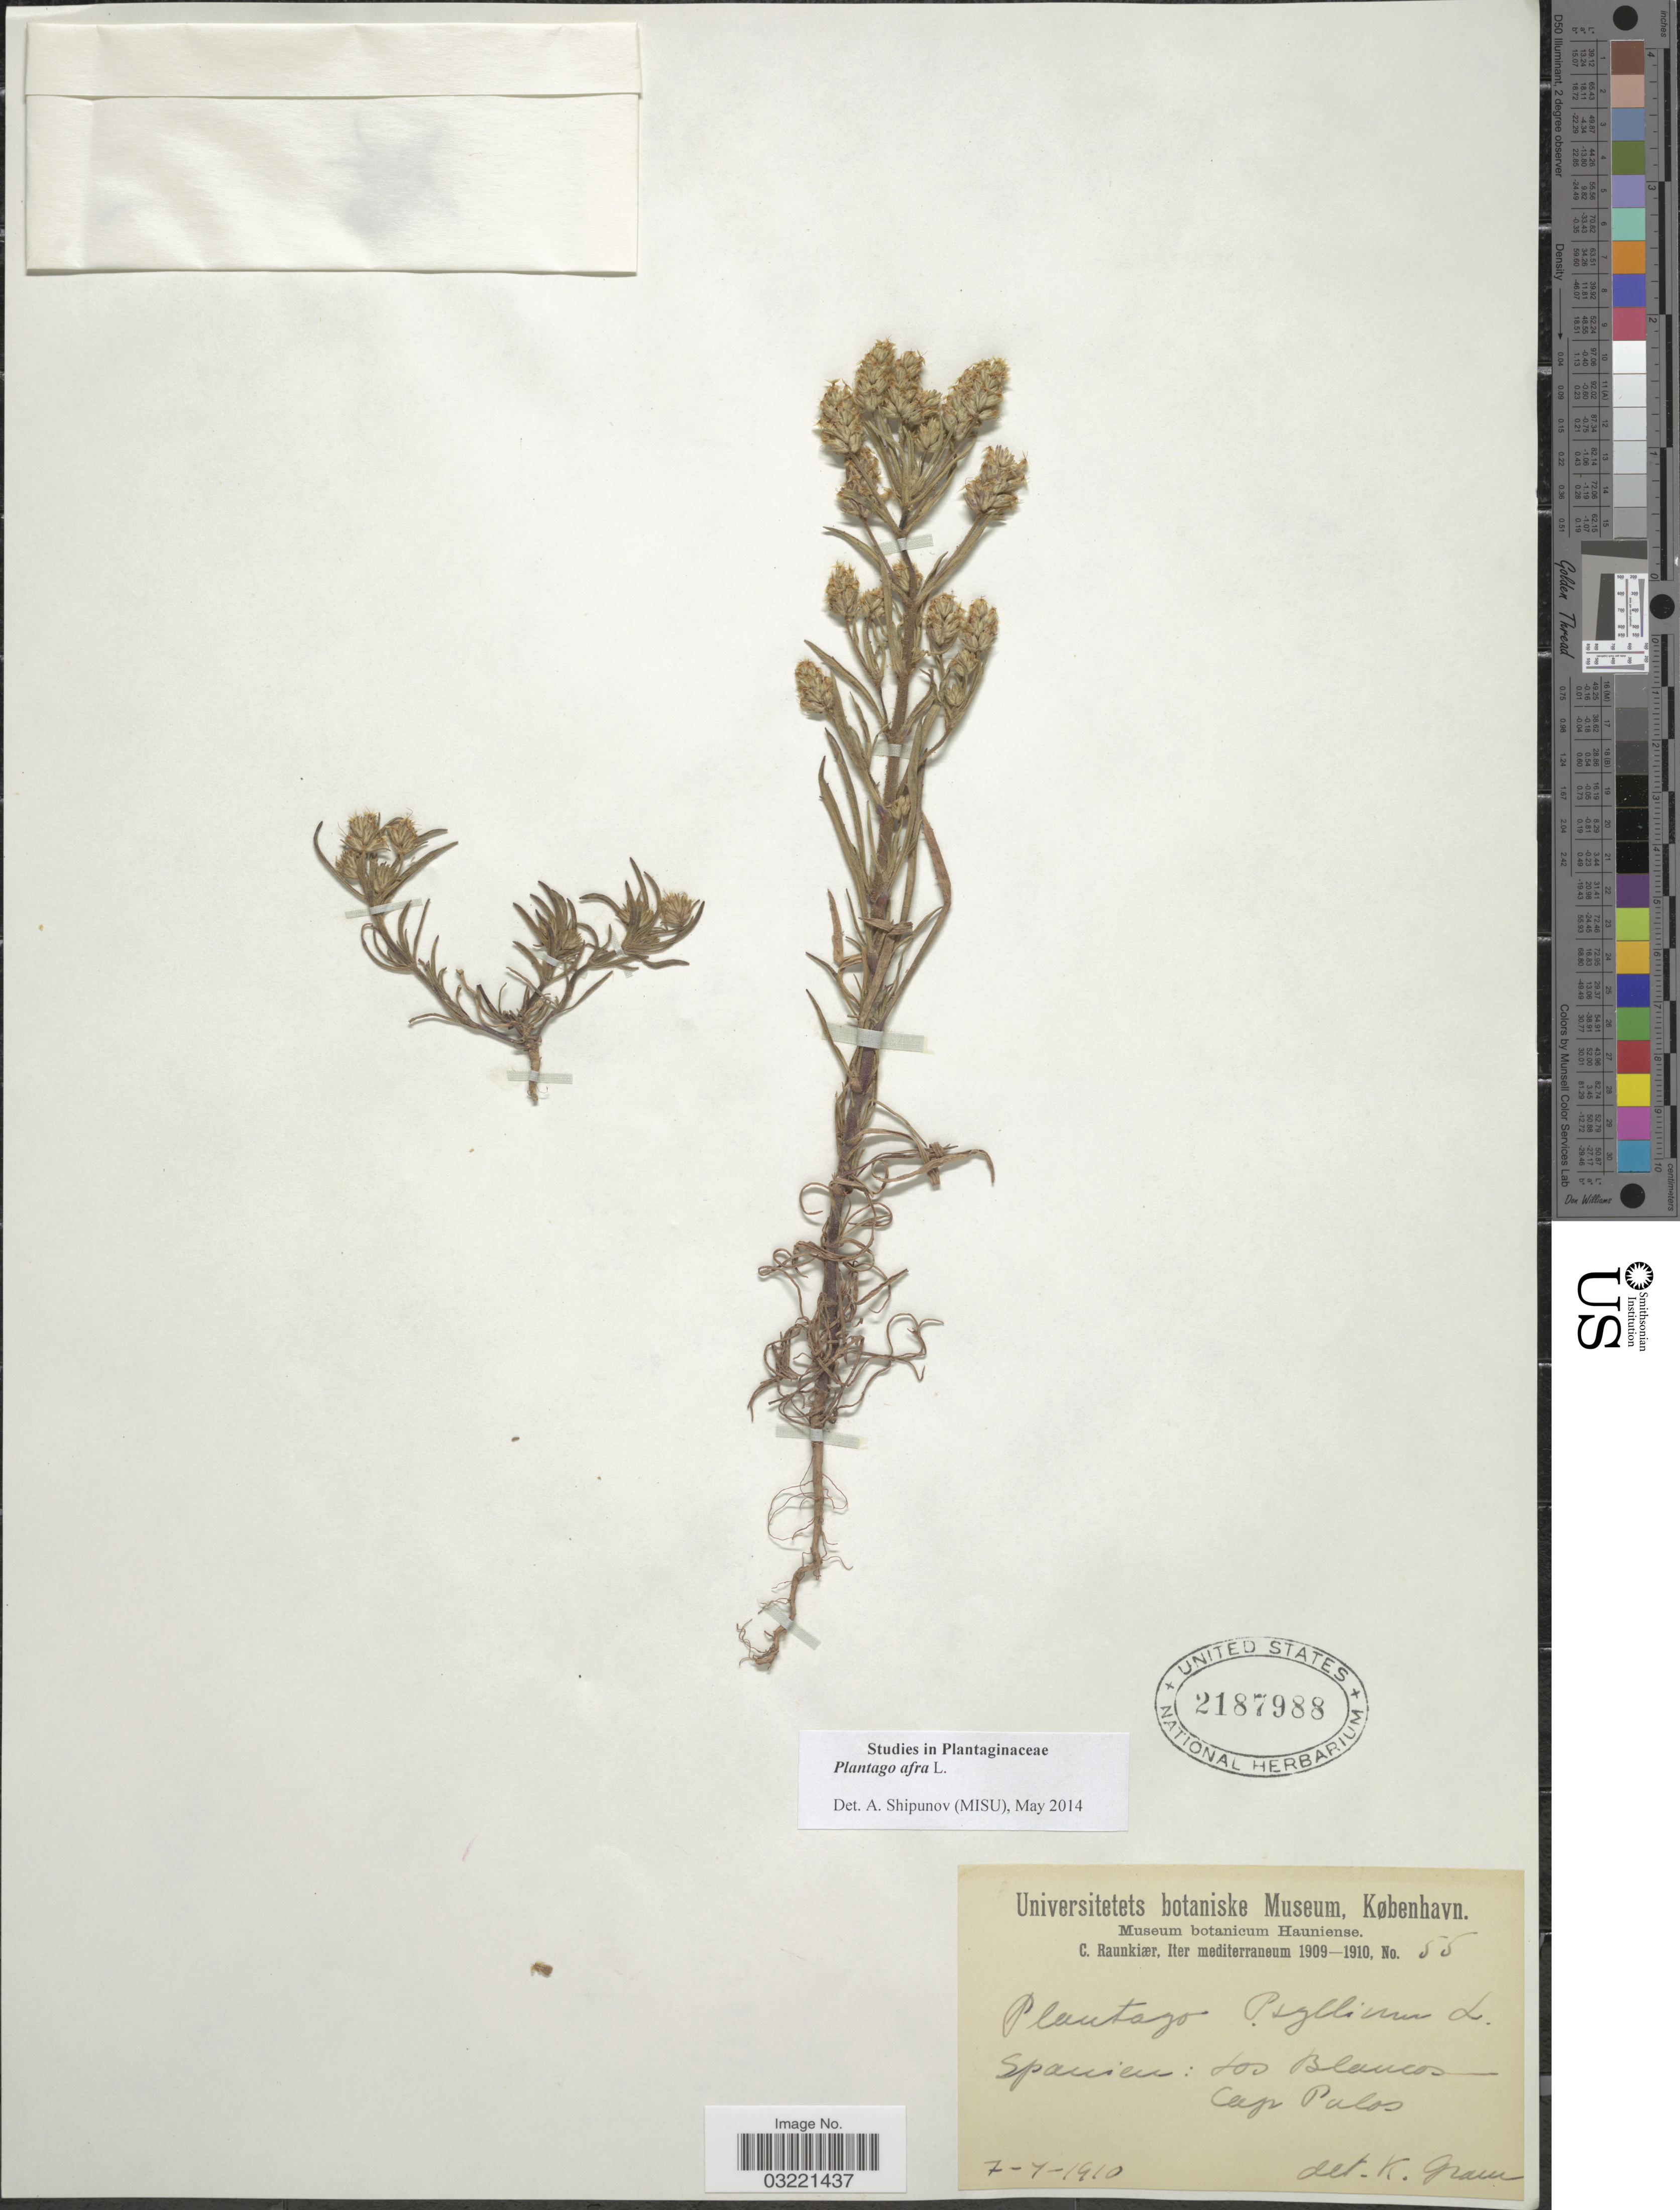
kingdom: Plantae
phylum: Tracheophyta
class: Magnoliopsida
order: Lamiales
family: Plantaginaceae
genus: Plantago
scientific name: Plantago afra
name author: L.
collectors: C. Raunkiær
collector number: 55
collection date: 1910-01-07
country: Spain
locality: Spanien: Los Blancos, Cap Palos.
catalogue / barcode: US 2187988